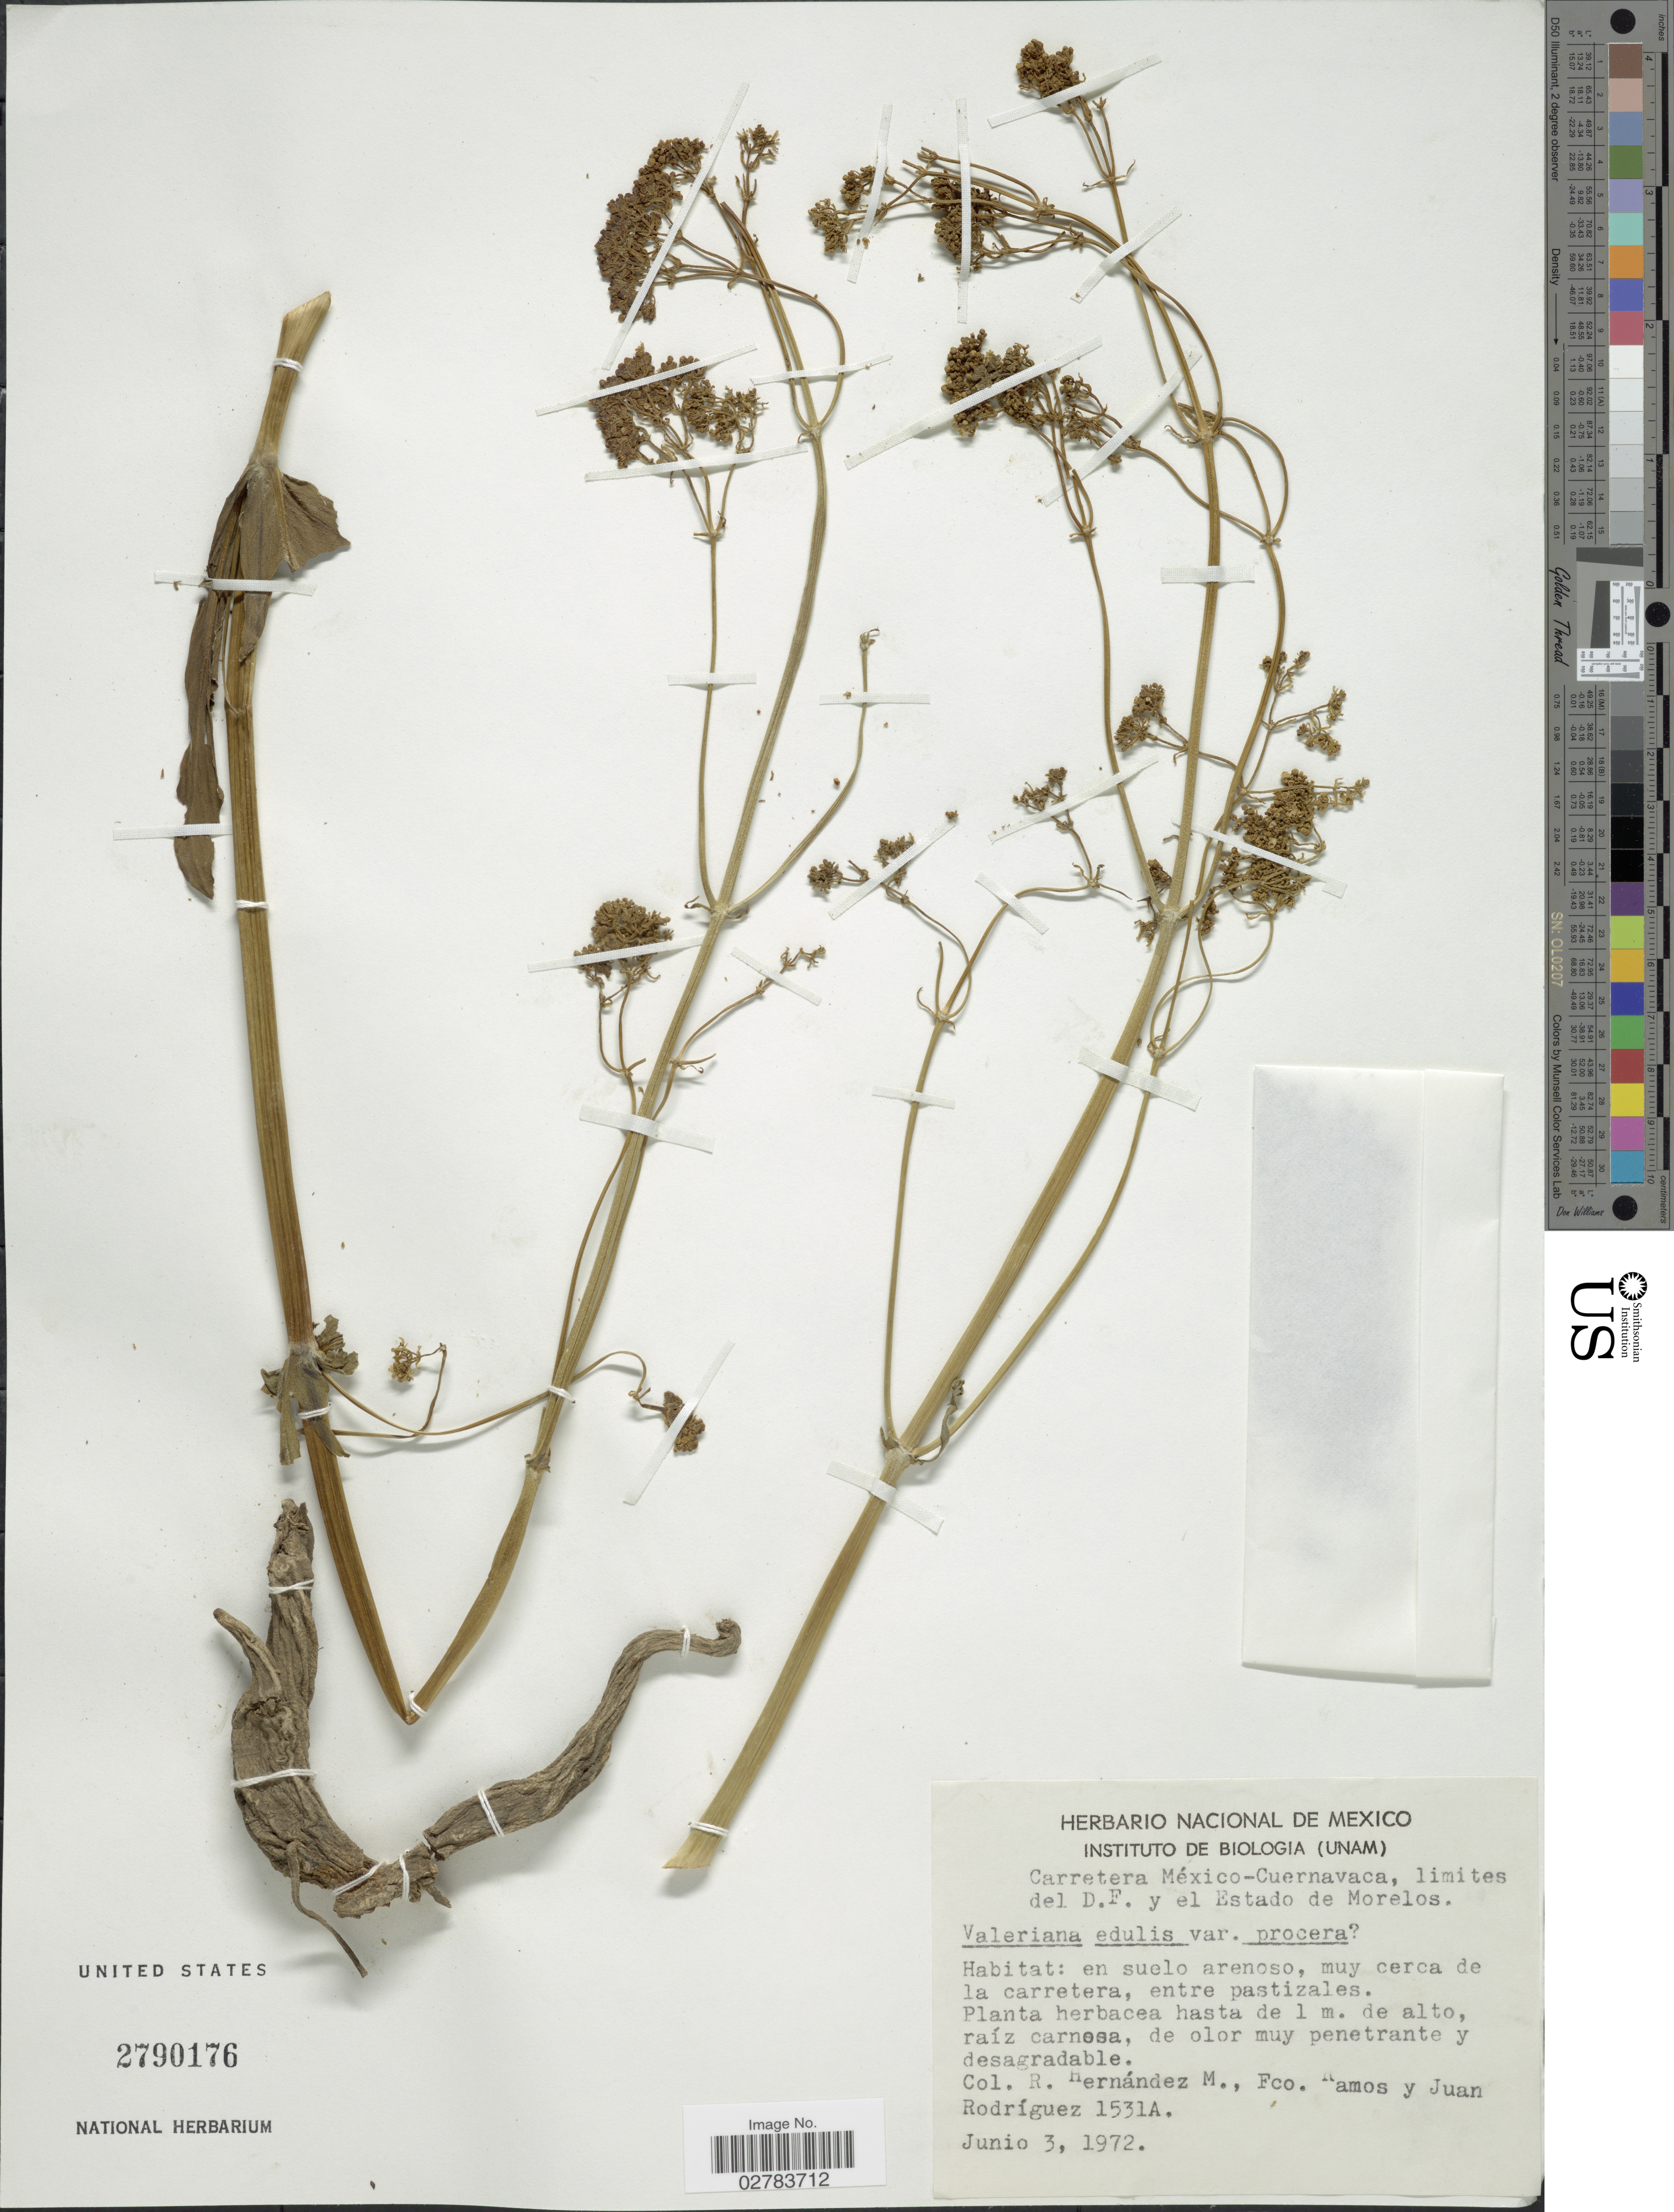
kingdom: Plantae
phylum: Tracheophyta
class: Magnoliopsida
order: Dipsacales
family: Caprifoliaceae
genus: Valeriana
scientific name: Valeriana edulis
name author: Nutt.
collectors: R. Hernández M., F. Ramos & J. Rodriguez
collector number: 1531A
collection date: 1972-06-03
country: Mexico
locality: Carretera México - Cuernavaca, limites del D.F. y el Estado de Morelos.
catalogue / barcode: US 2790176